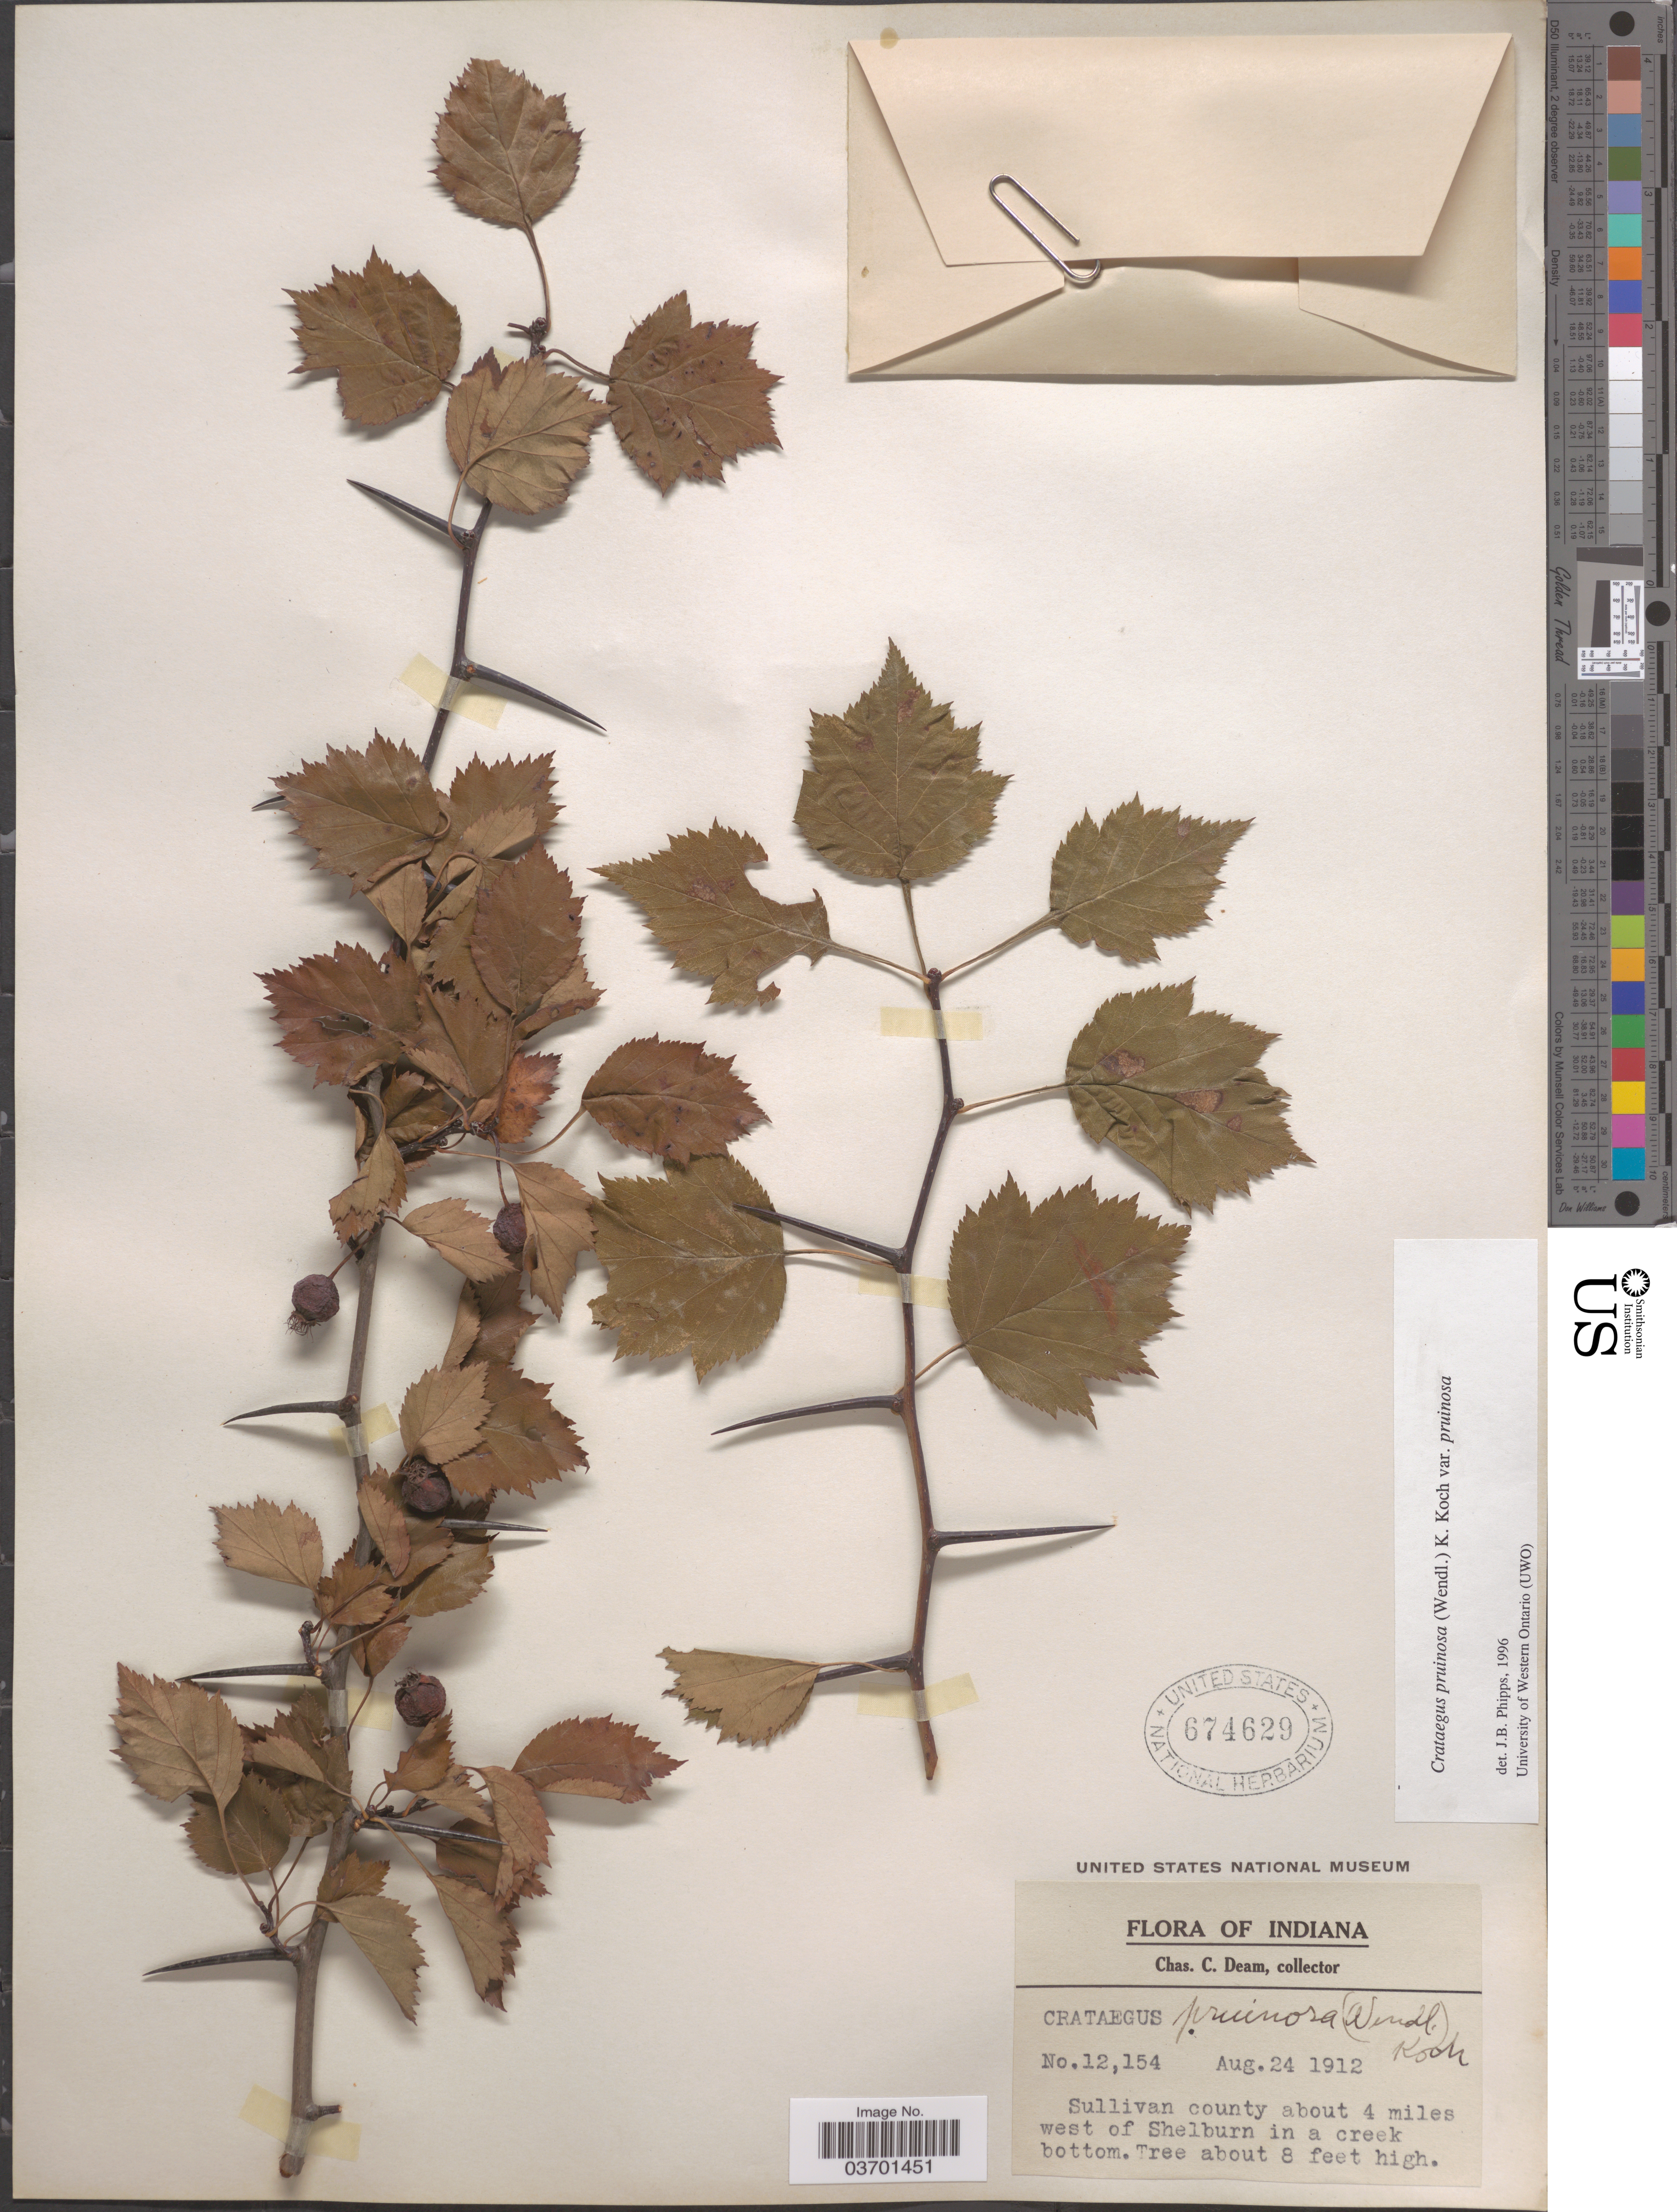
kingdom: Plantae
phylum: Tracheophyta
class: Magnoliopsida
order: Rosales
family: Rosaceae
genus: Crataegus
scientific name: Crataegus pruinosa var. pruinosa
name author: (H.L. Wendl.) K. Koch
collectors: C. C. Deam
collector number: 12154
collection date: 1912-08-24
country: United States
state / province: Indiana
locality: Sullivan county about 4 miles west of Shelburn in a creek bottom.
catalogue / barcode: US 674629